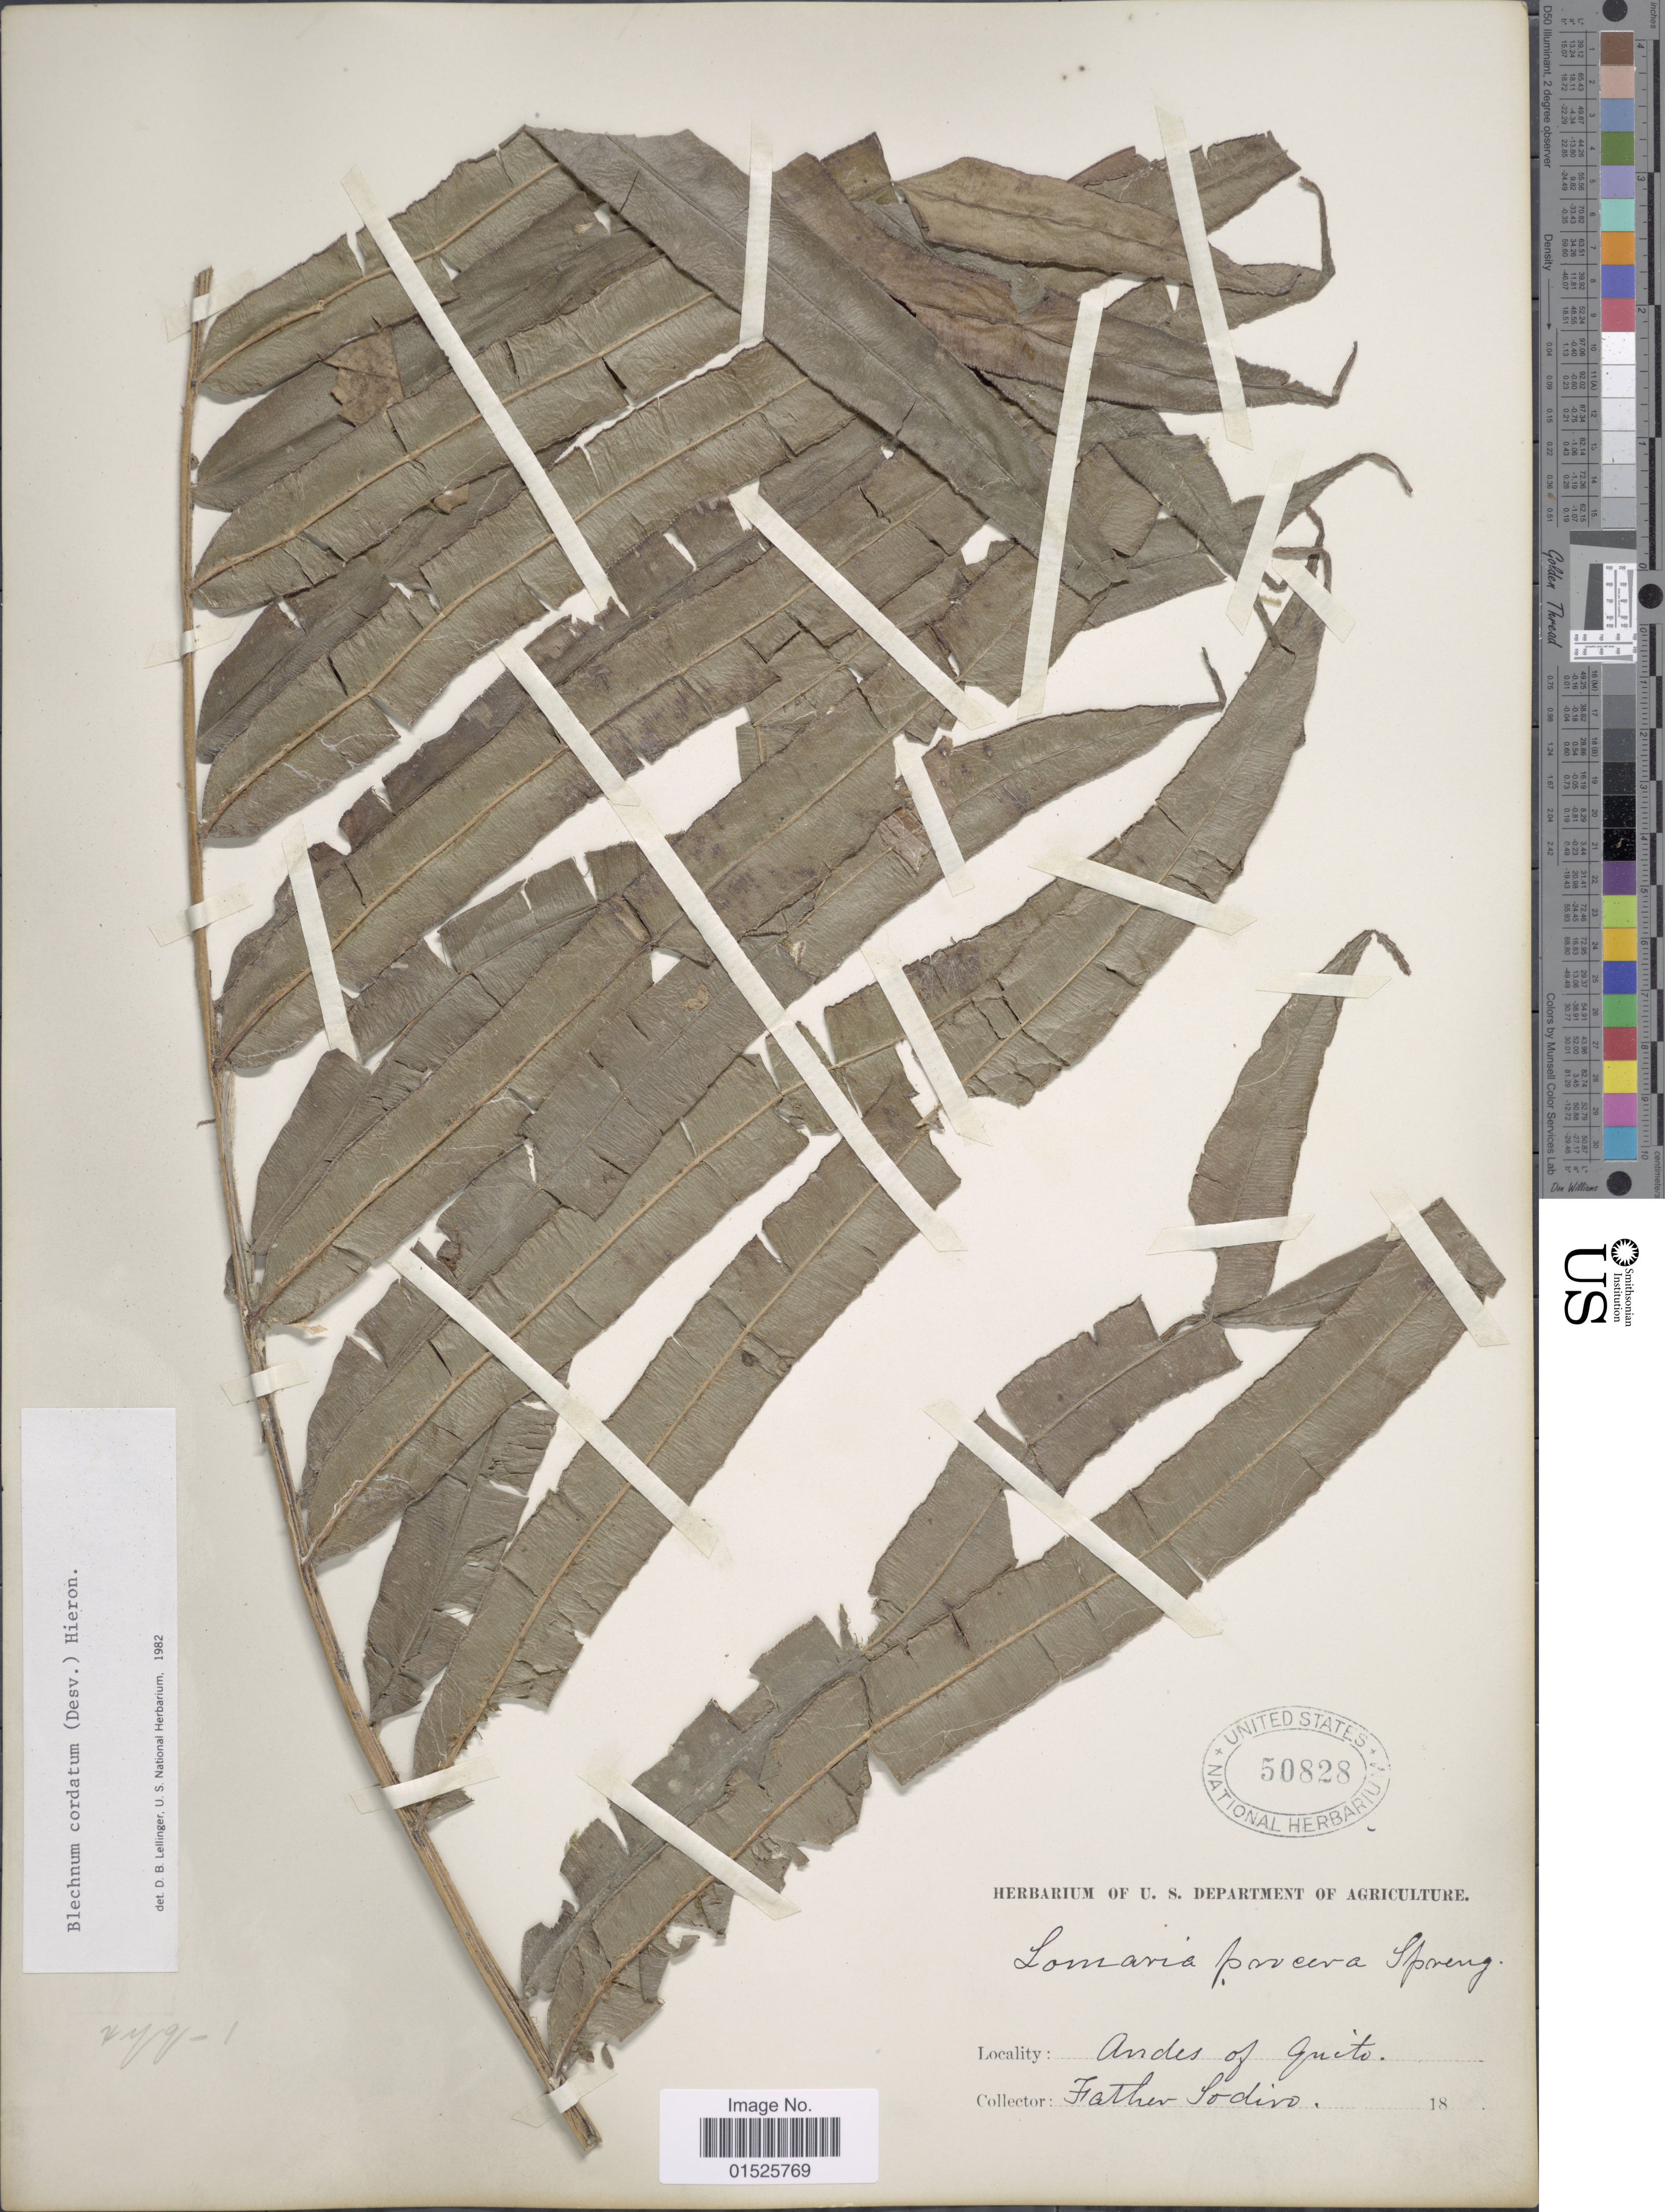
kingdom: Plantae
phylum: Tracheophyta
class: Polypodiopsida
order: Polypodiales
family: Blechnaceae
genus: Blechnum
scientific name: Blechnum cordatum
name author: (Desv.) Hieron.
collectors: Sodiro, --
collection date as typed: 18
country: Ecuador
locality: Andes of Quito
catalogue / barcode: US 50828